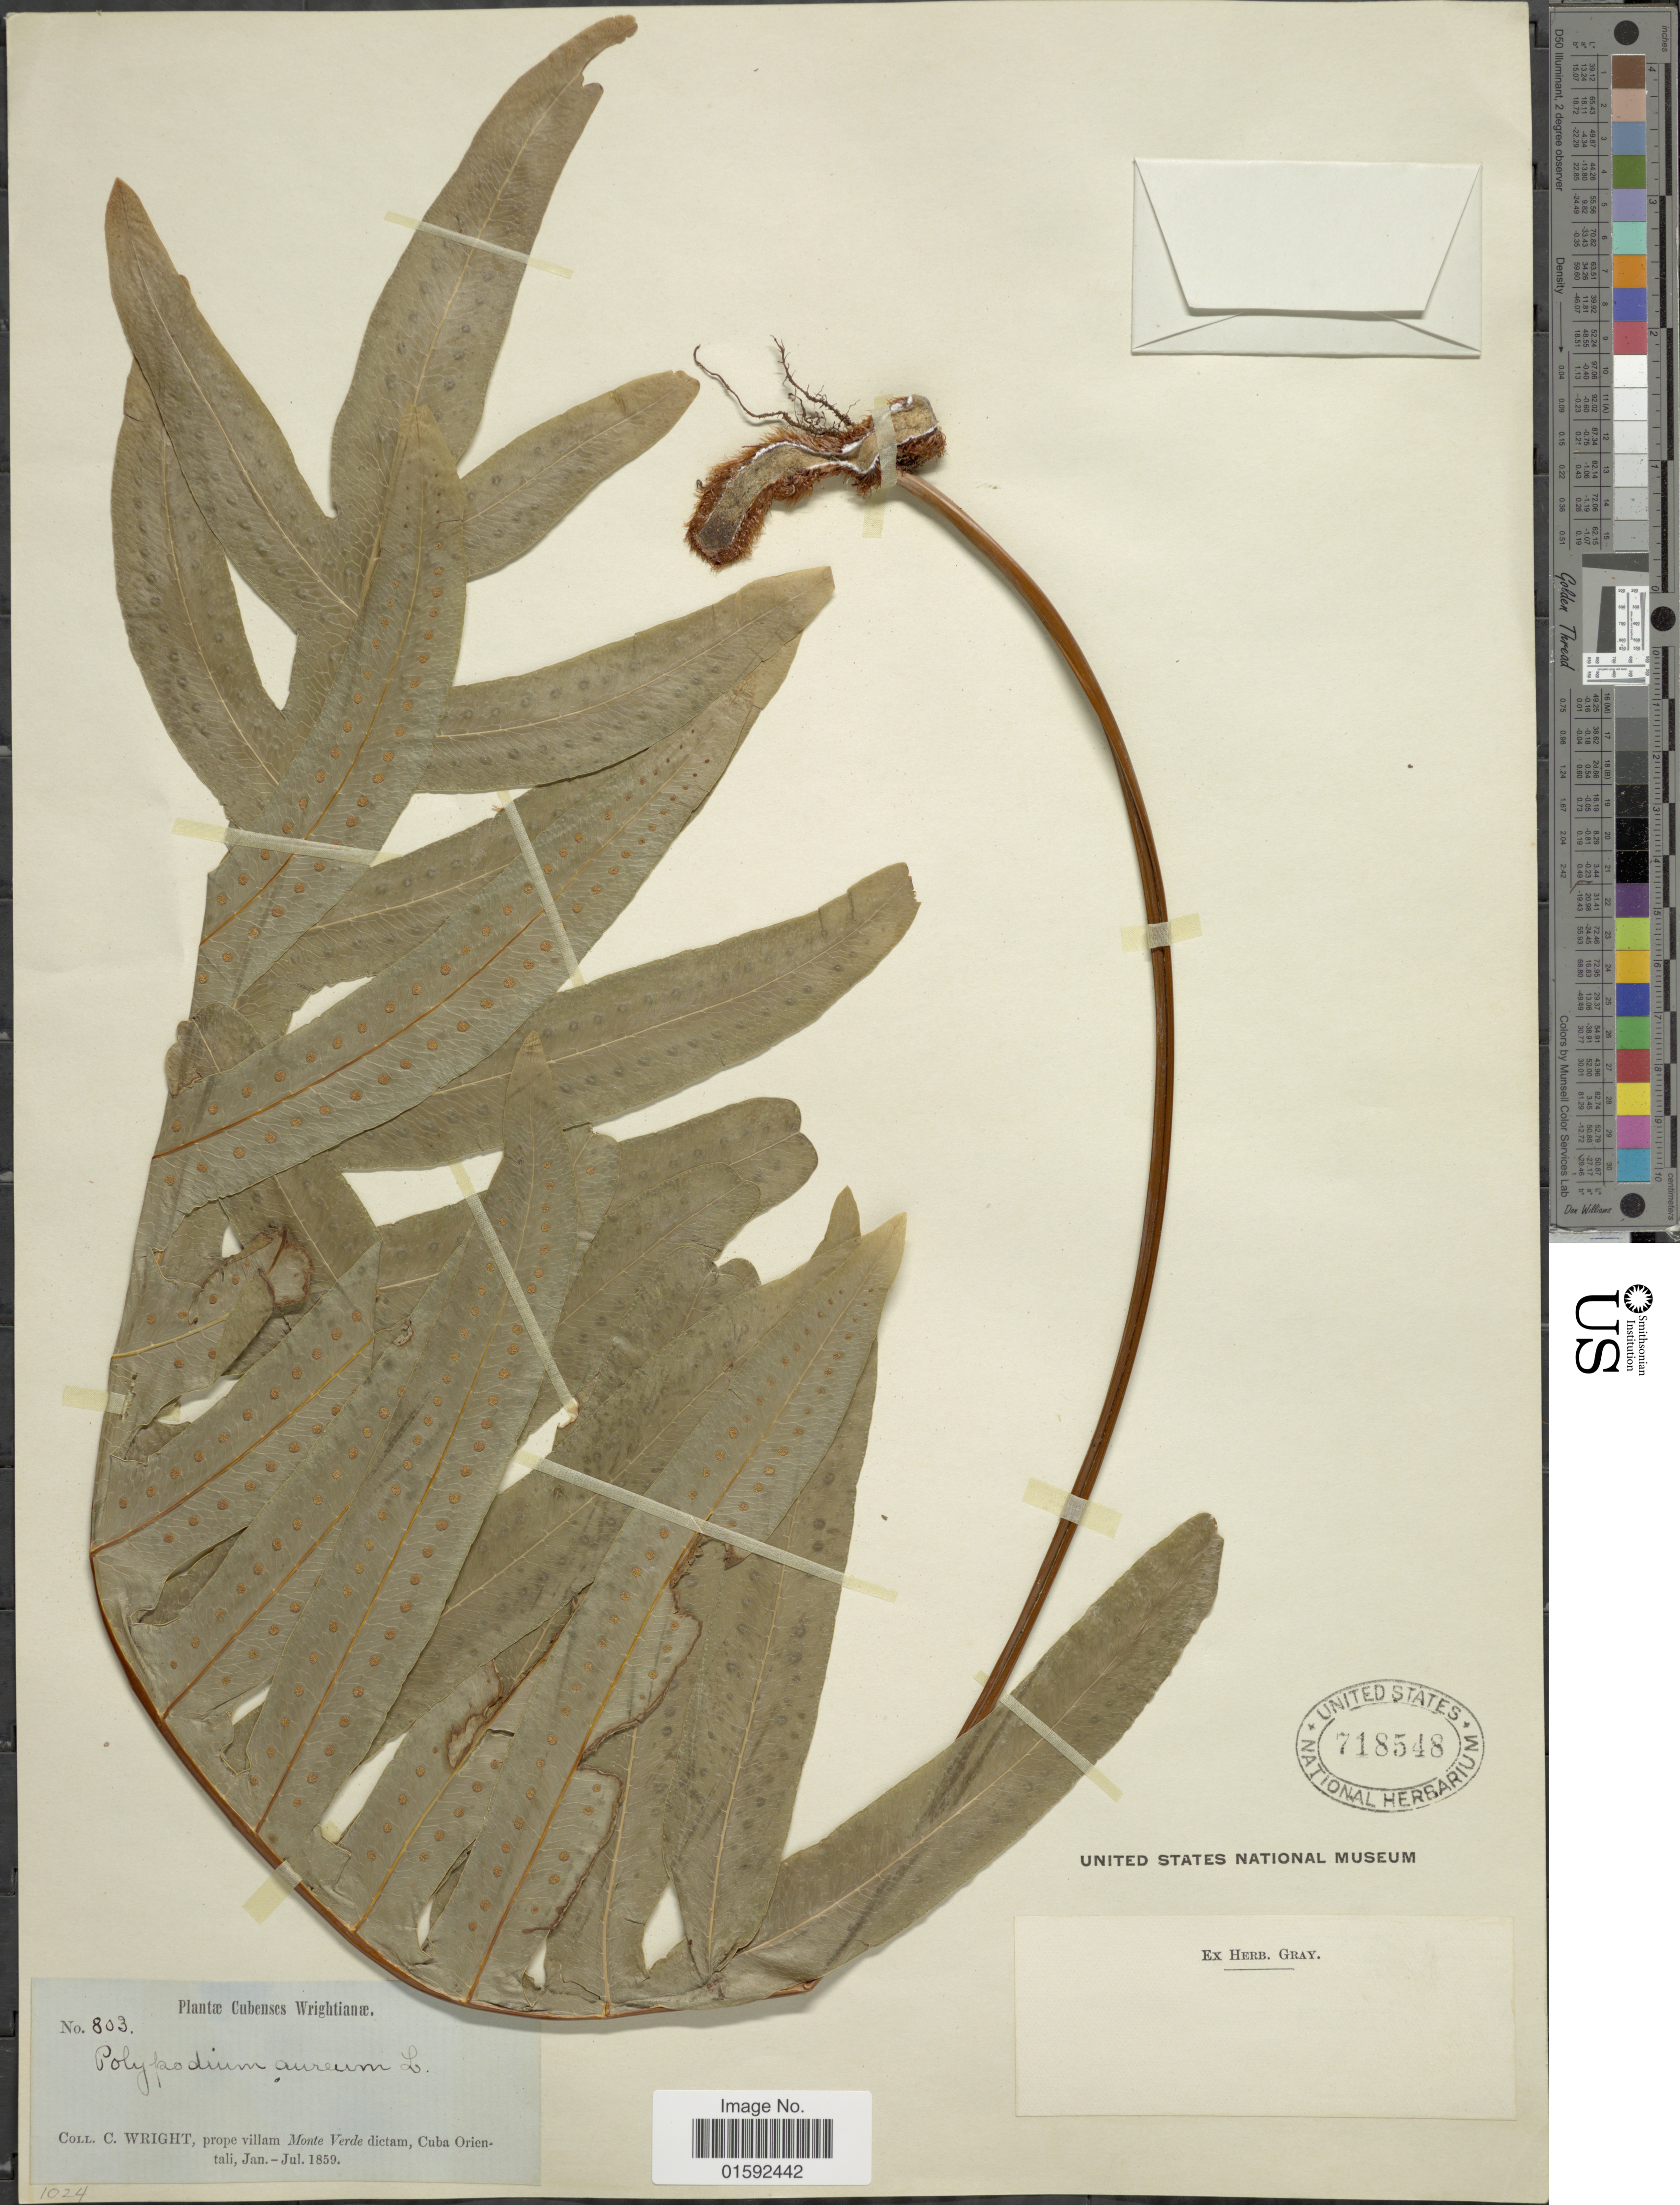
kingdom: Plantae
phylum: Tracheophyta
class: Polypodiopsida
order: Polypodiales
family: Polypodiaceae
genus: Phlebodium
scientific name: Phlebodium pseudoaureum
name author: (Cav.) Lellinger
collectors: C. Wright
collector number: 803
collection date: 1859-01/1859-07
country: Cuba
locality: Cubenses, prope villam Monte Verde dictam, Cuba Orientali.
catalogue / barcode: US 718548